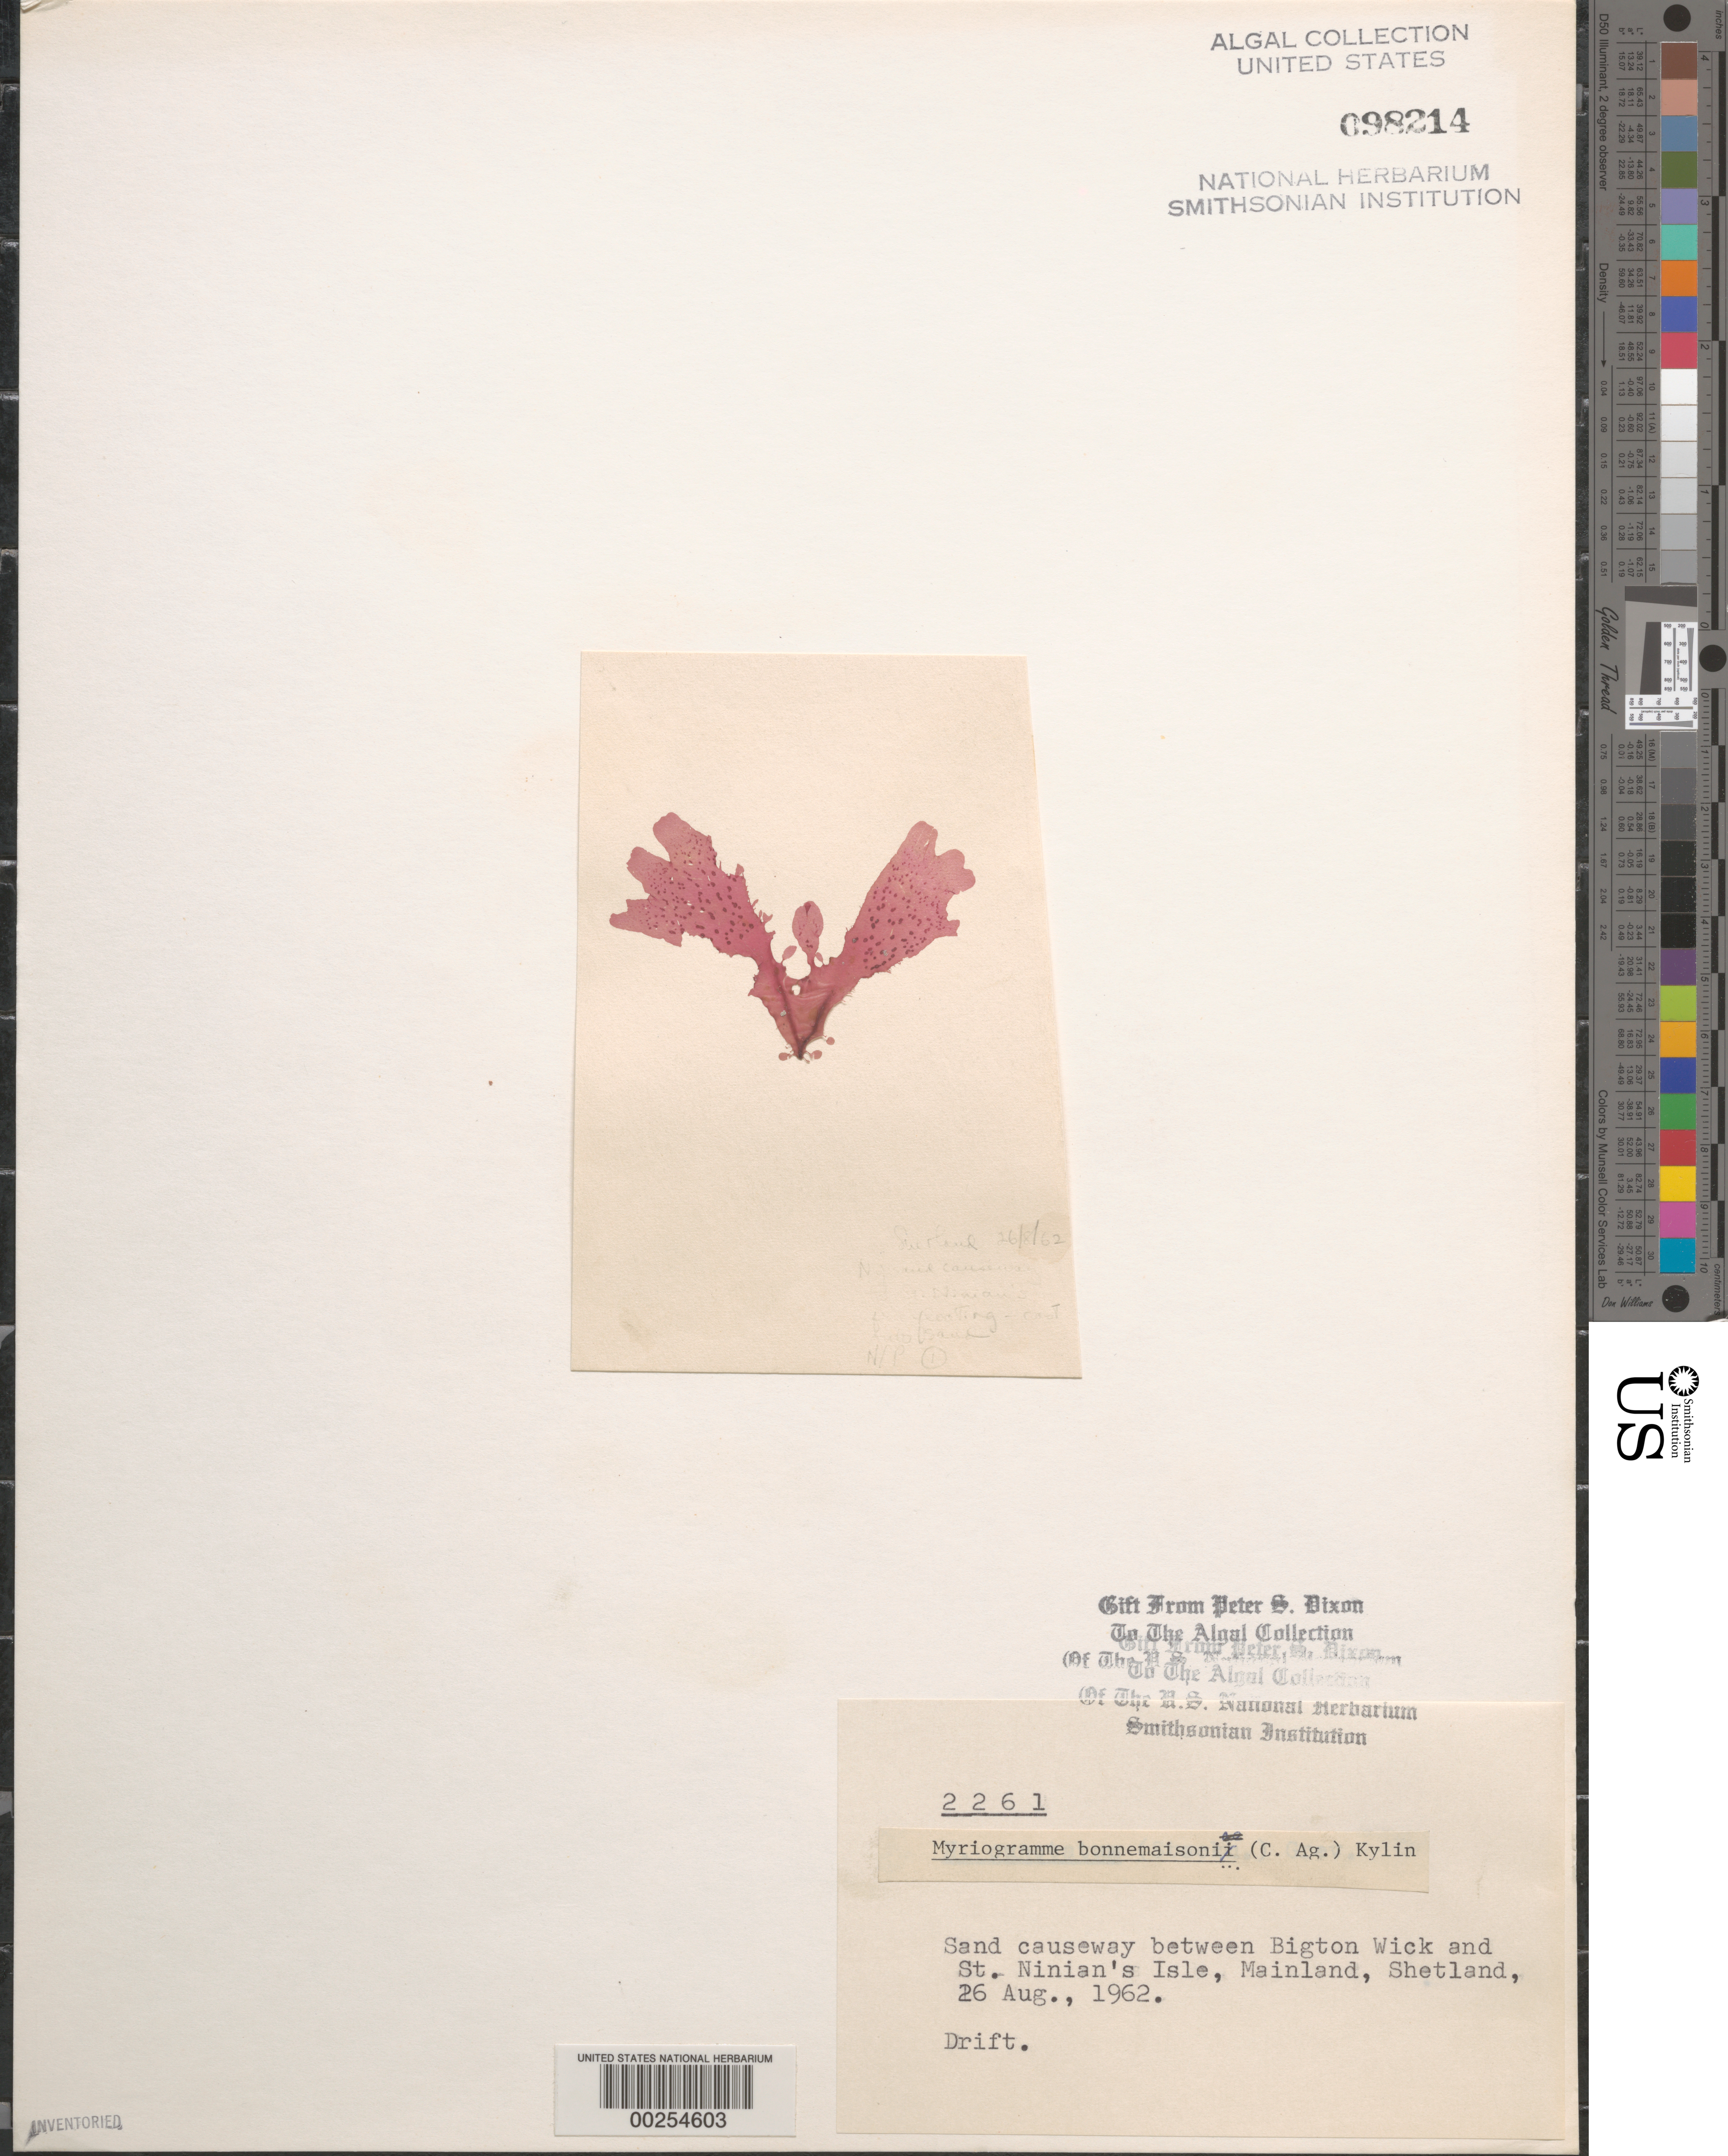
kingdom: Plantae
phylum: Rhodophyta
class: Florideophyceae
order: Ceramiales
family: Delesseriaceae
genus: Haraldiophyllum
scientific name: Haraldiophyllum bonnemaisonii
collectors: P. S. Dixon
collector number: PSD 2261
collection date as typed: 26 Aug 1962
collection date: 1962-08-26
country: United Kingdom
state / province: Scotland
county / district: Shetland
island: Mainland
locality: Between Bigton Wick and St. Ninian's Isle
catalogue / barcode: US 98214